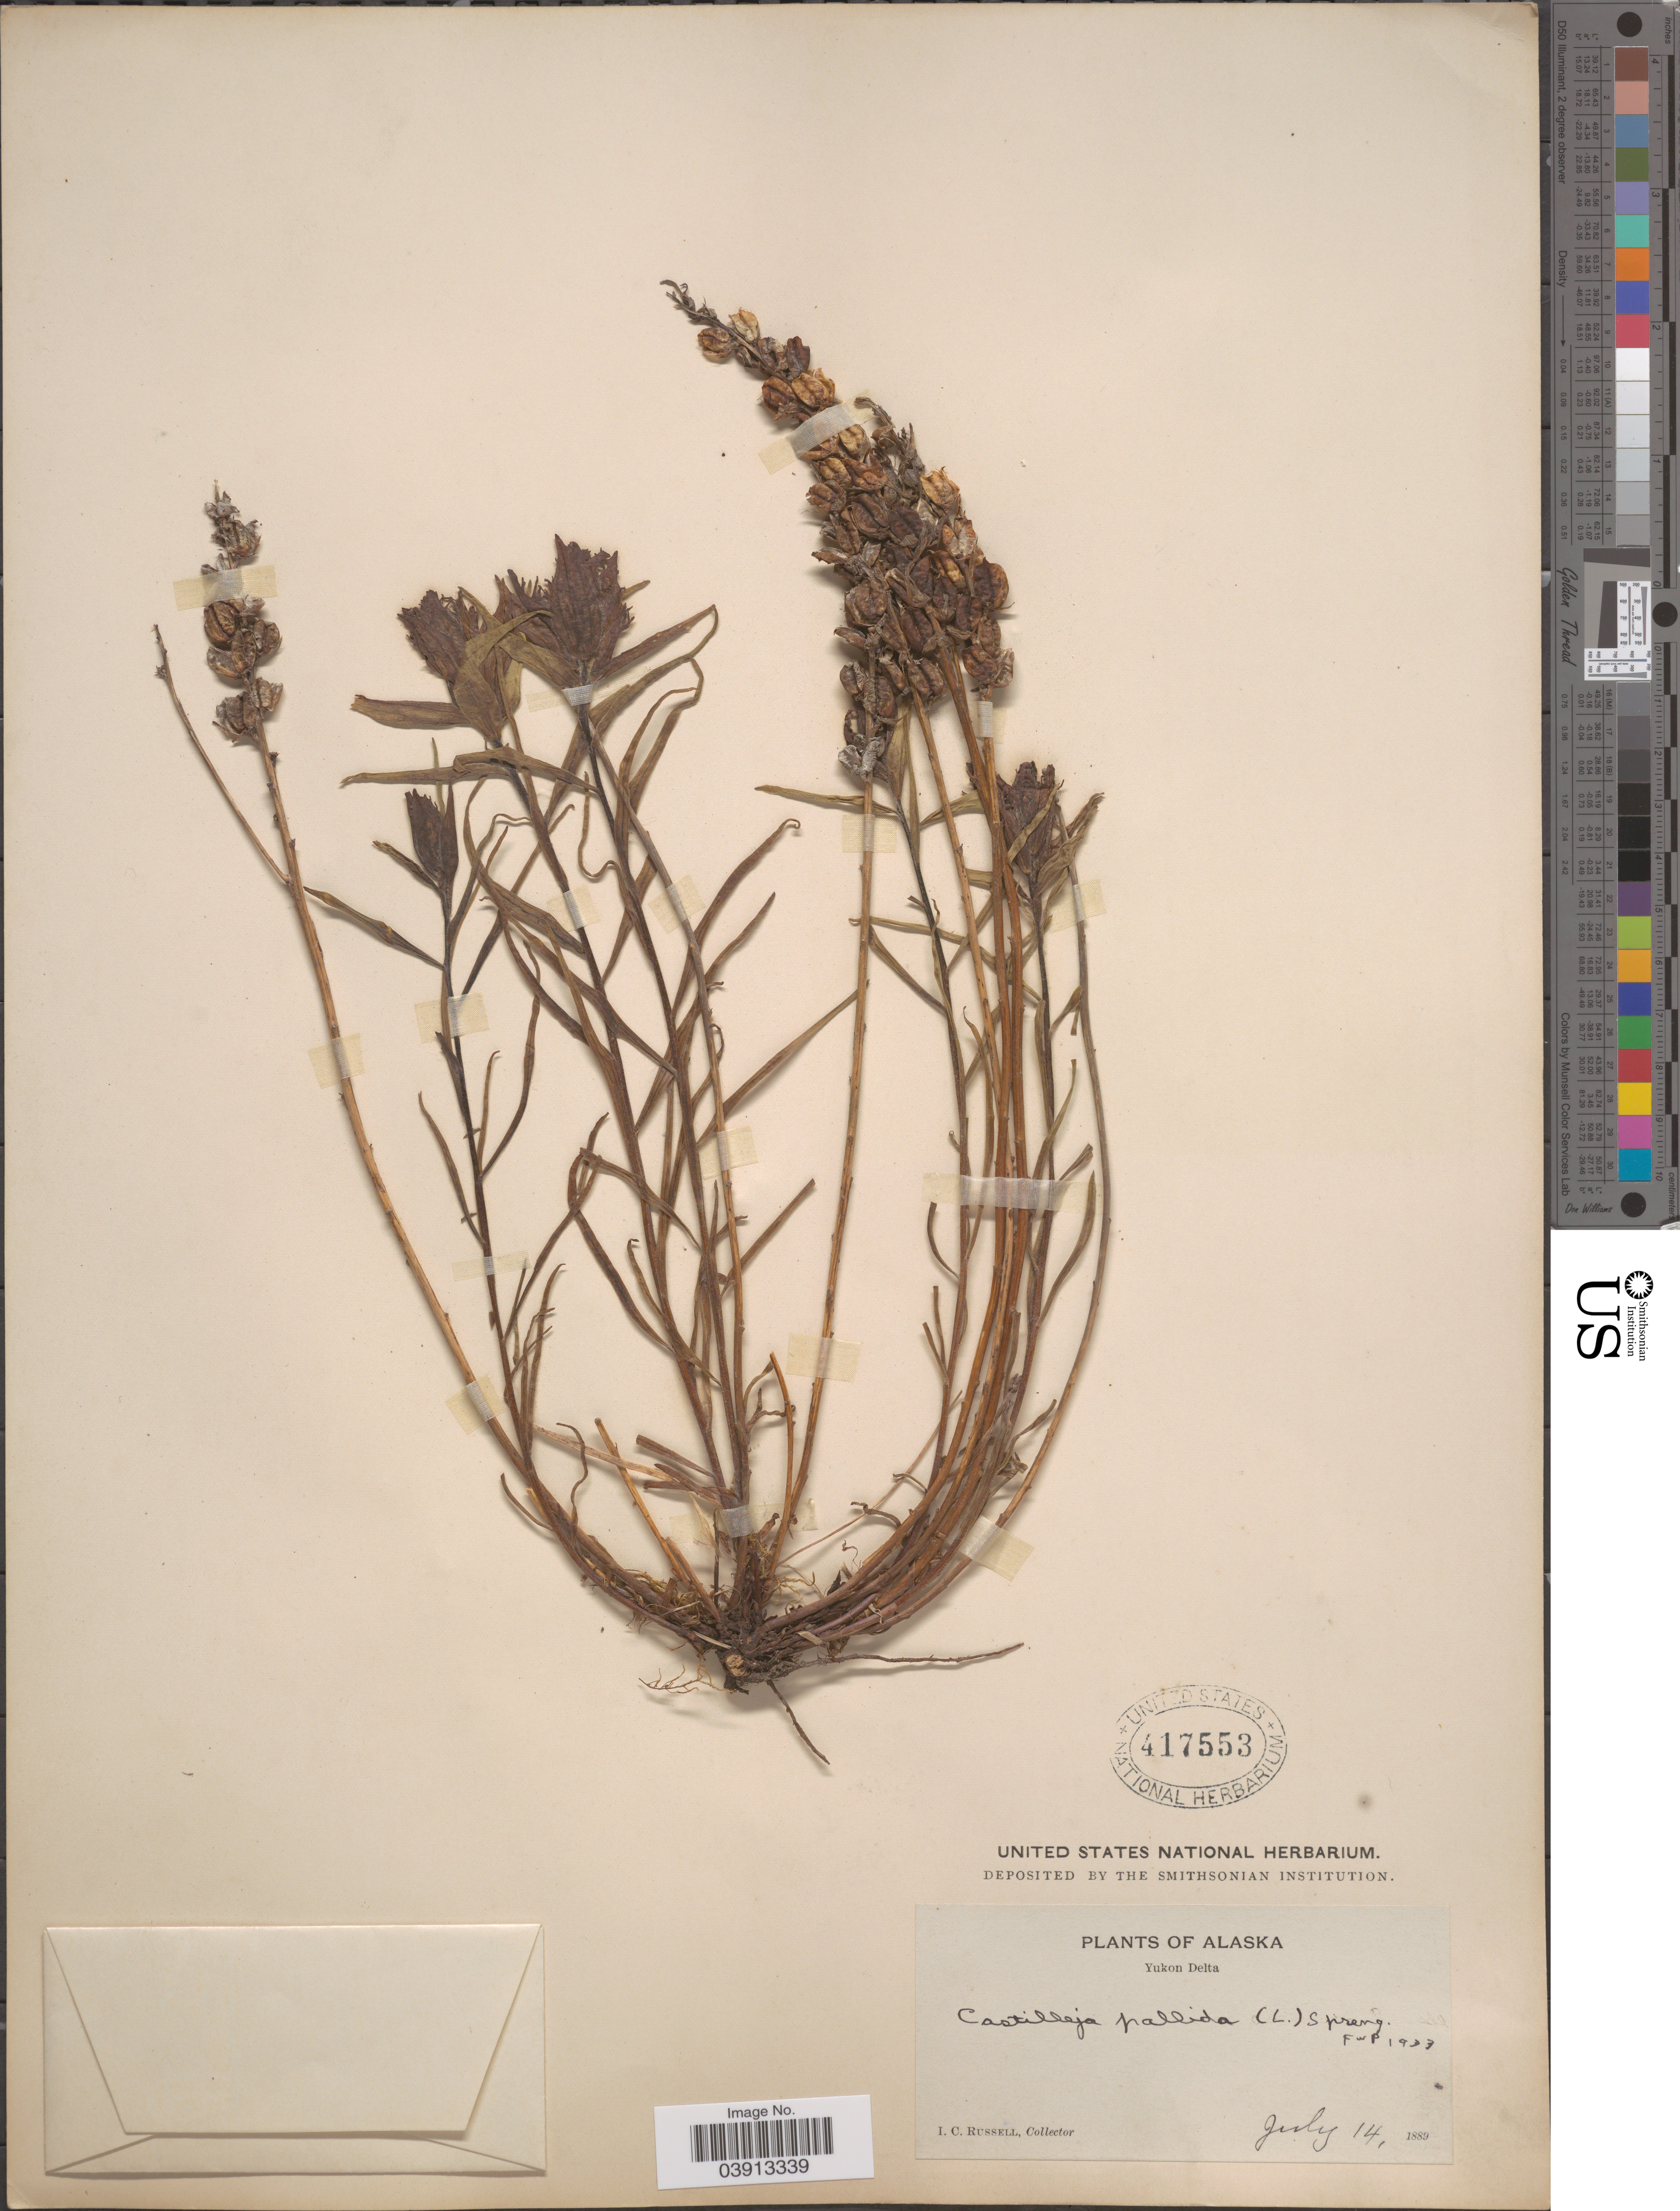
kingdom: Plantae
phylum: Tracheophyta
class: Magnoliopsida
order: Lamiales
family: Orobanchaceae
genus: Castilleja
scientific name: Castilleja pallida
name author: (L.) Spreng.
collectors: I. C. Russell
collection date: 1889-07-14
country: United States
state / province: Alaska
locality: Yukon Delta.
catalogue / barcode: US 417553